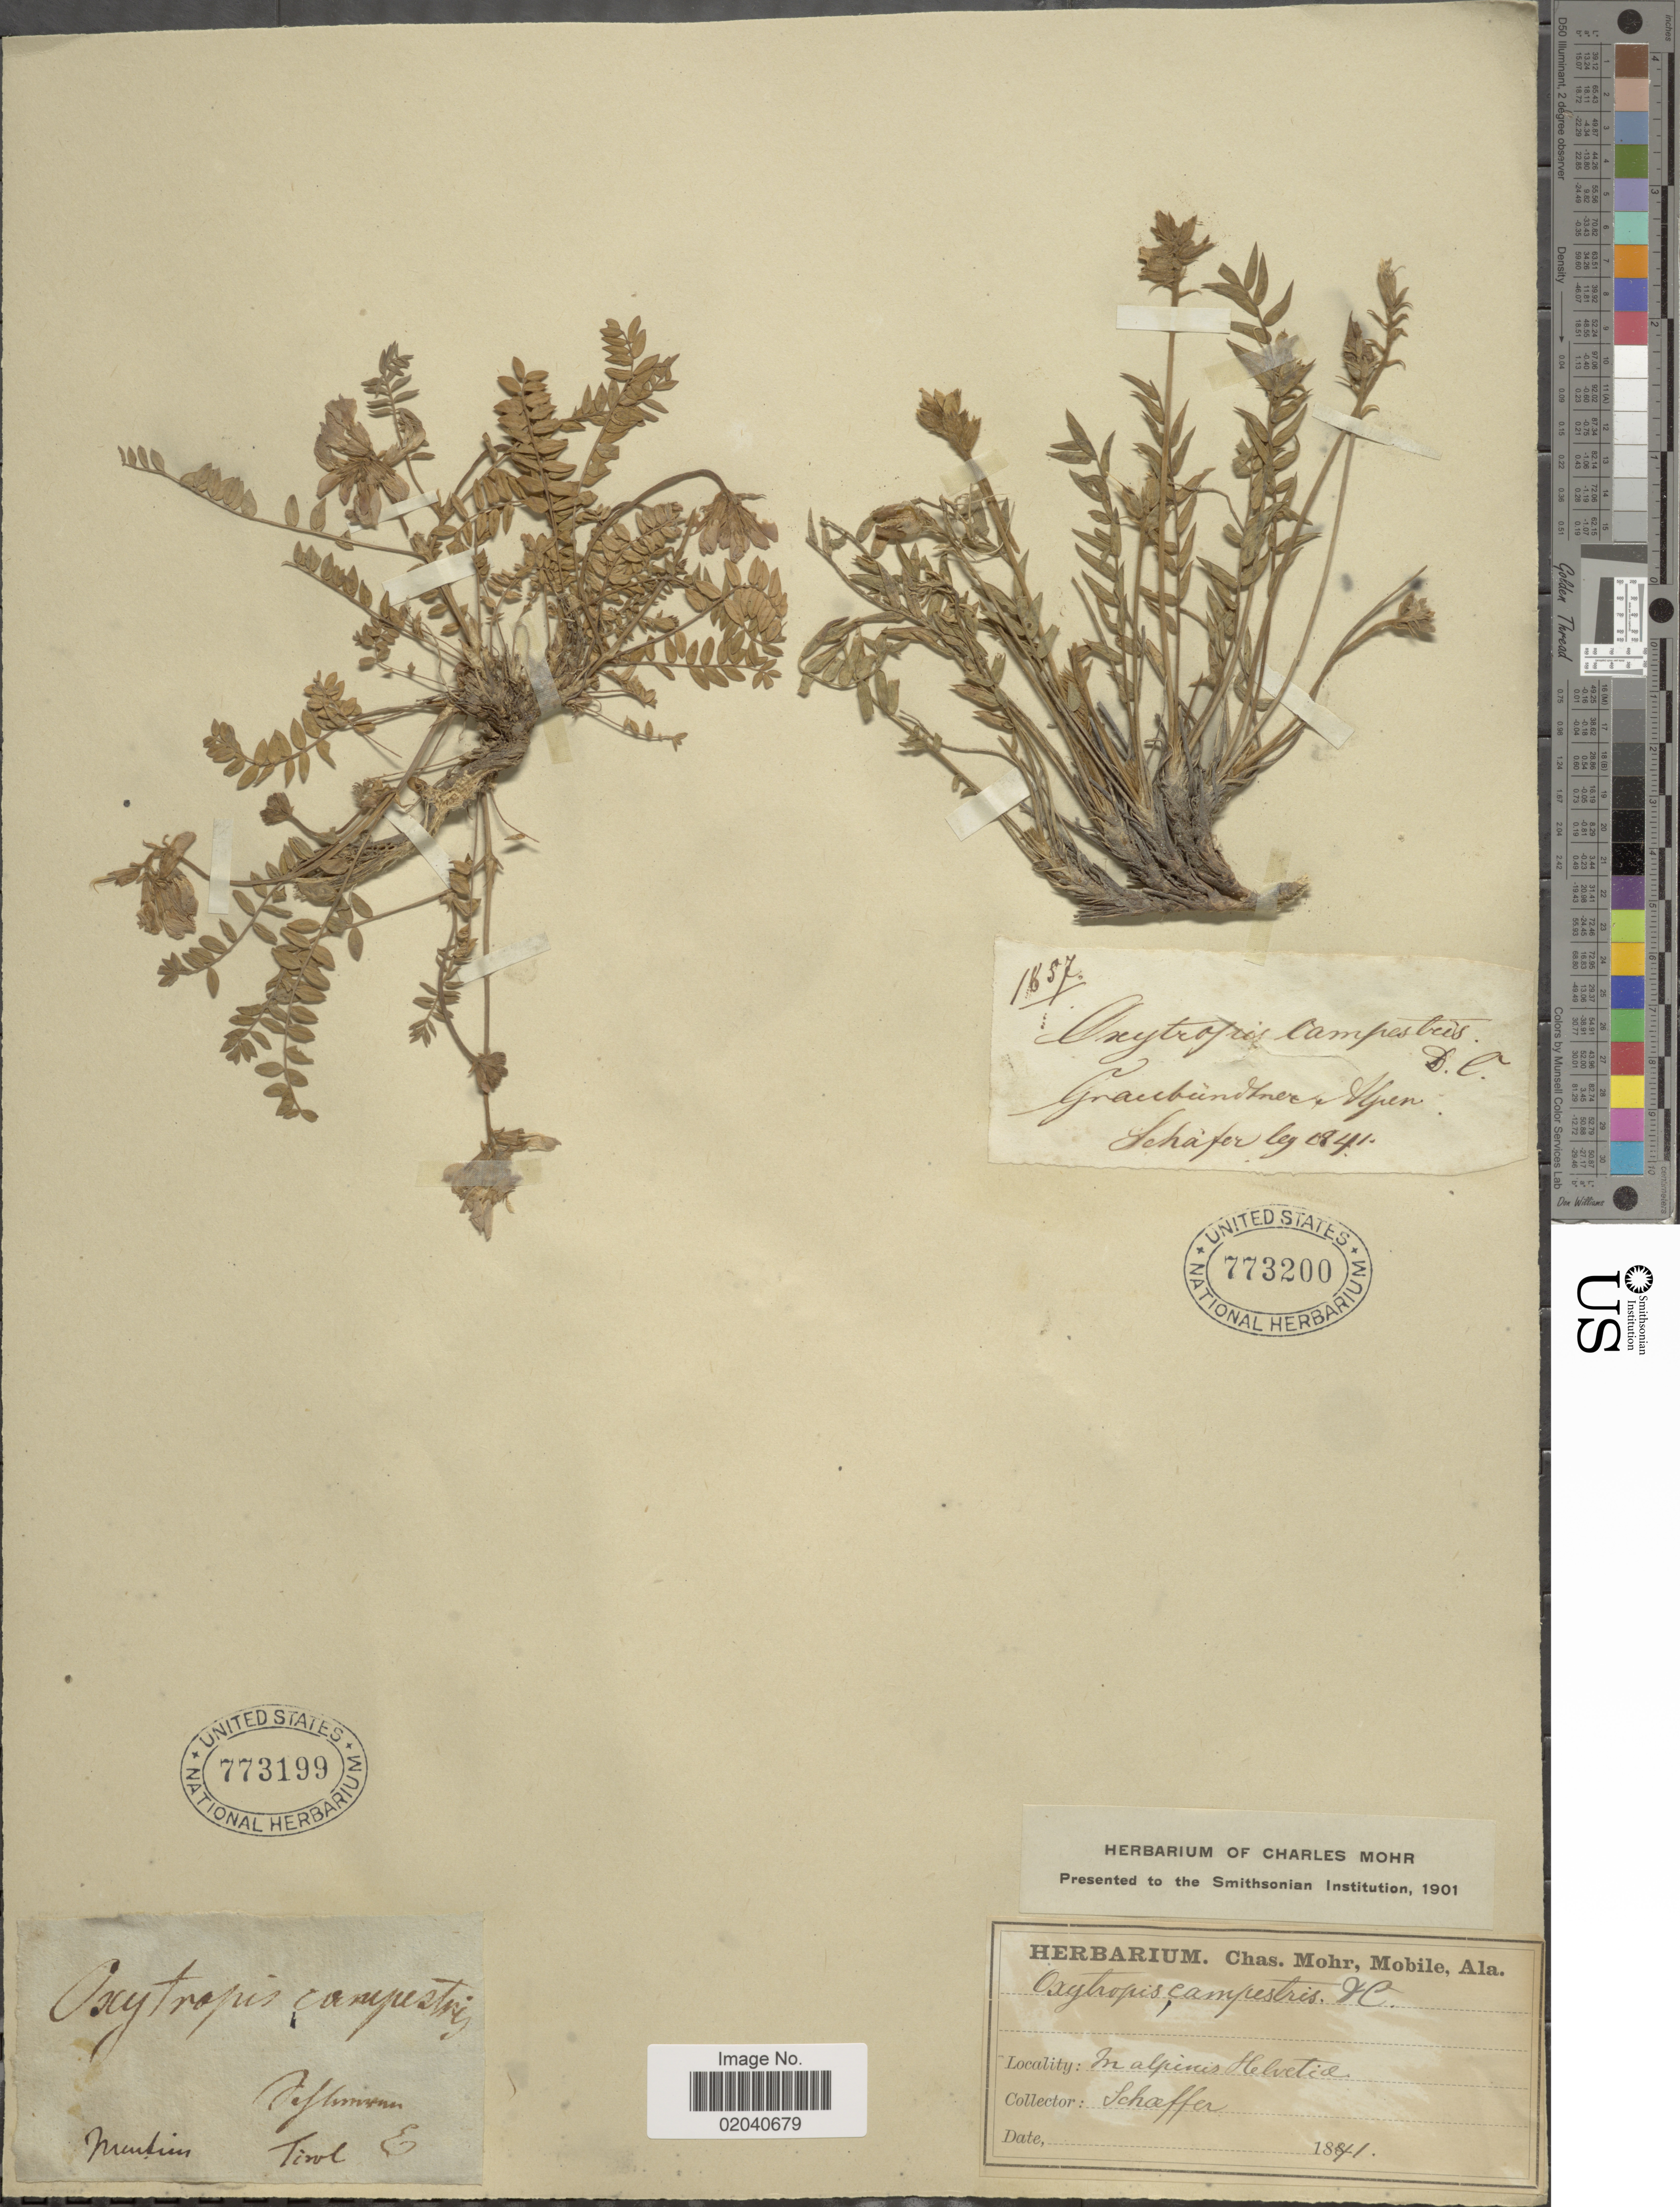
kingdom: Plantae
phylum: Tracheophyta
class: Magnoliopsida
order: Fabales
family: Fabaceae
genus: Oxytropis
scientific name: Oxytropis campestris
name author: (L.) DC.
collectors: Menkins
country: Austria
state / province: Tirol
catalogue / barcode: US 773199